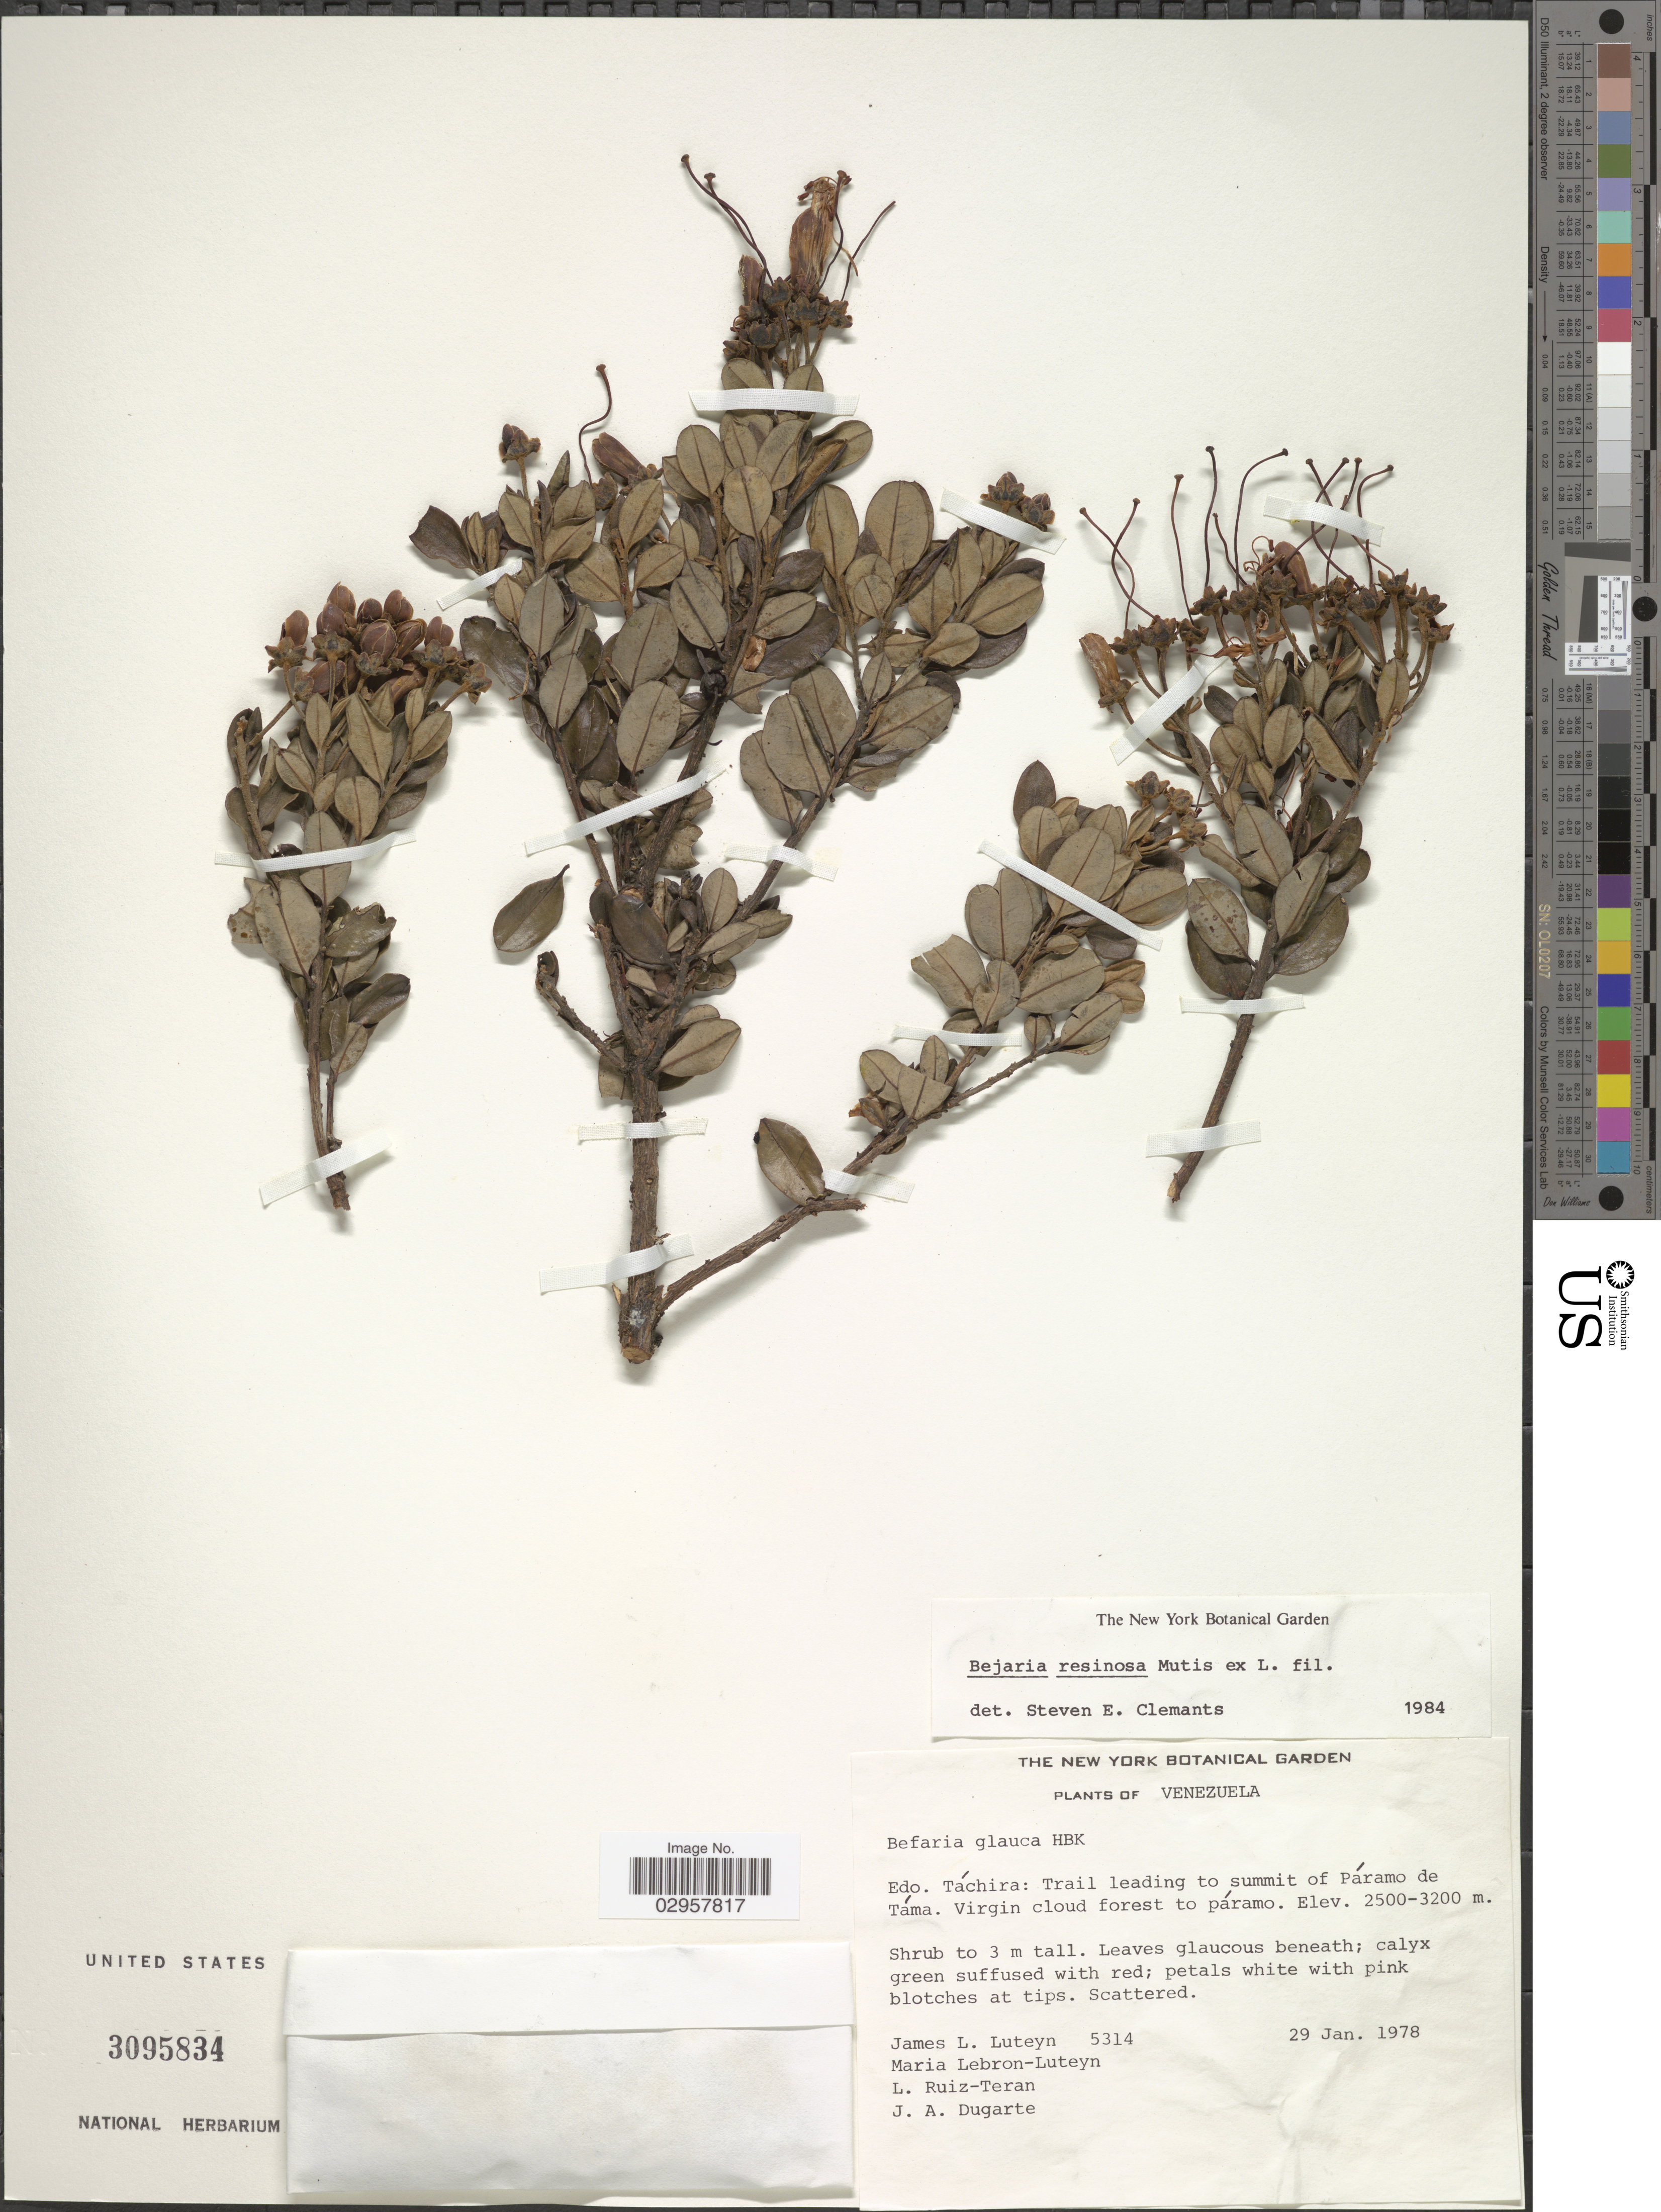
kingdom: Plantae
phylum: Tracheophyta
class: Magnoliopsida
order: Ericales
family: Ericaceae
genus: Befaria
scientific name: Befaria resinosa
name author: Mutis ex L. f.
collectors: J. L. Luteyn, M. L. Lebrón-Luteyn, L. E. Ruíz-Terán & J. Dugarte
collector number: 5314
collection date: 1978-01-29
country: Venezuela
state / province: Tachira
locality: Trail leading to summit of Páramo de Táma.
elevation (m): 2500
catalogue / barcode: US 3095834